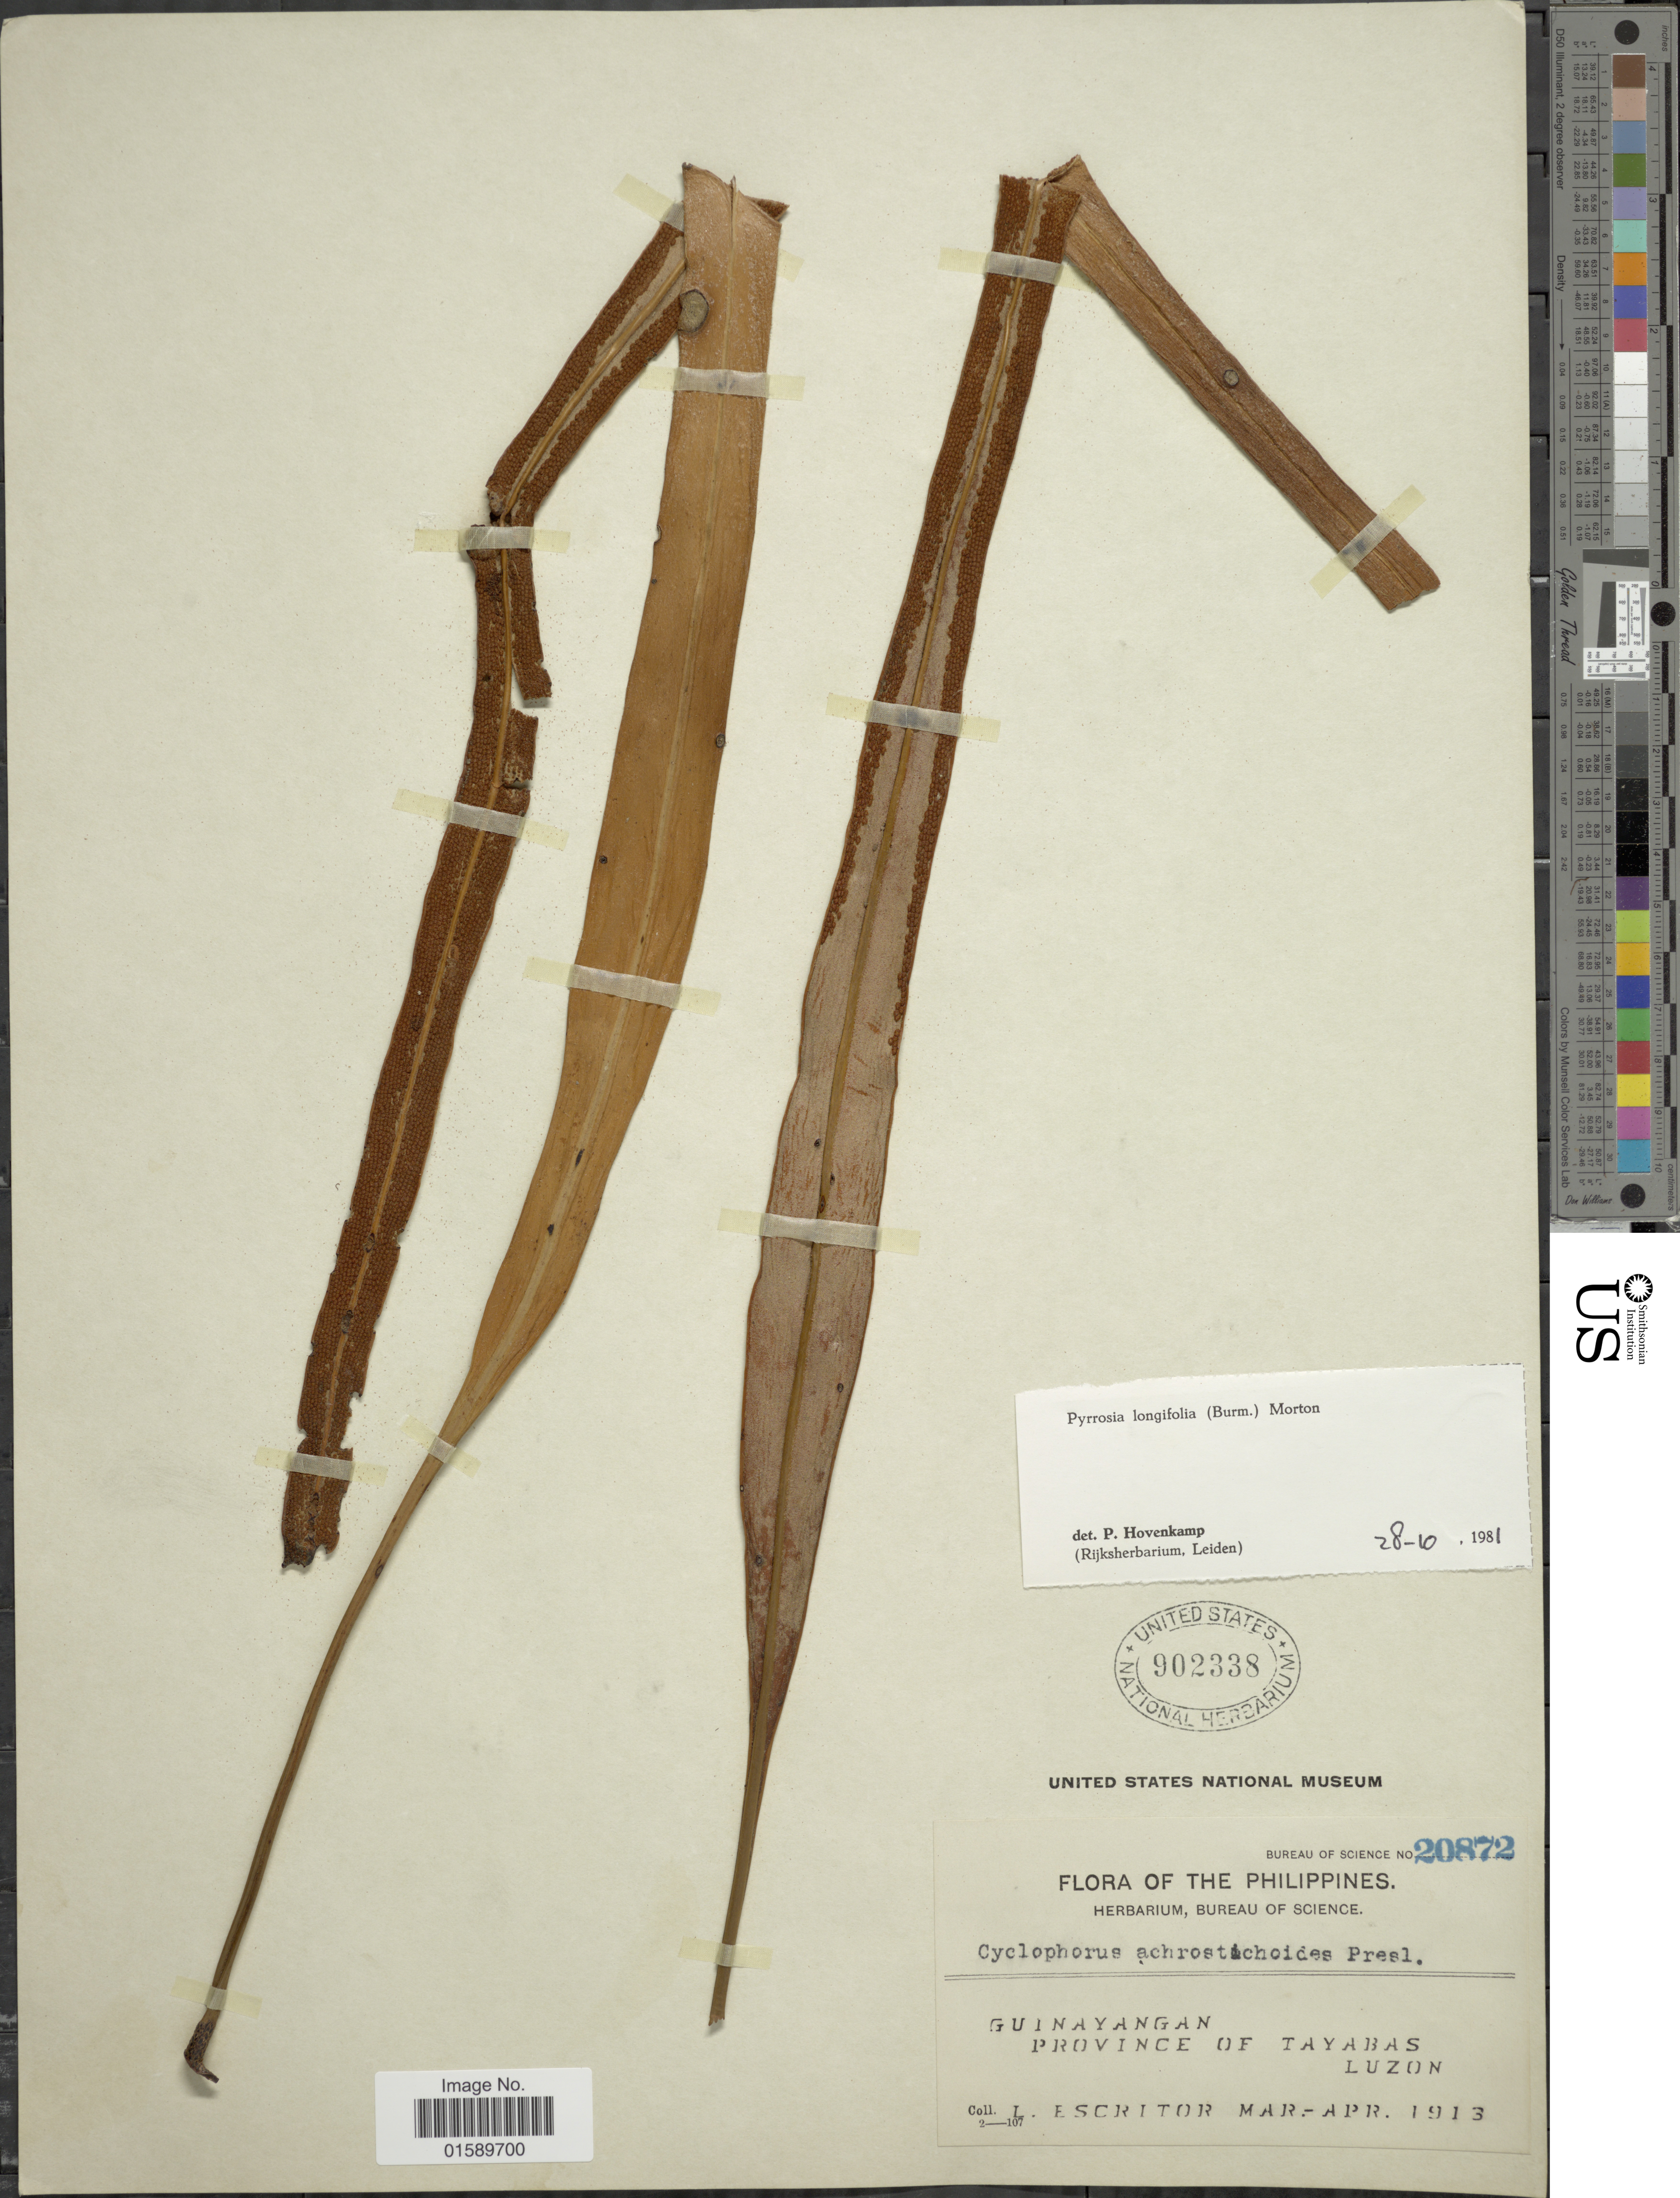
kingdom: Plantae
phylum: Tracheophyta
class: Polypodiopsida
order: Polypodiales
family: Polypodiaceae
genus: Pyrrosia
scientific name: Pyrrosia longifolia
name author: (Burm. f.) C.V. Morton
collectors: L. Escritor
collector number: Bureau of science 20872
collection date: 1913-03/1913-04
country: Philippines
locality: Guinayagan, Province of Tayabas, Luzon.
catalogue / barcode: US 902338